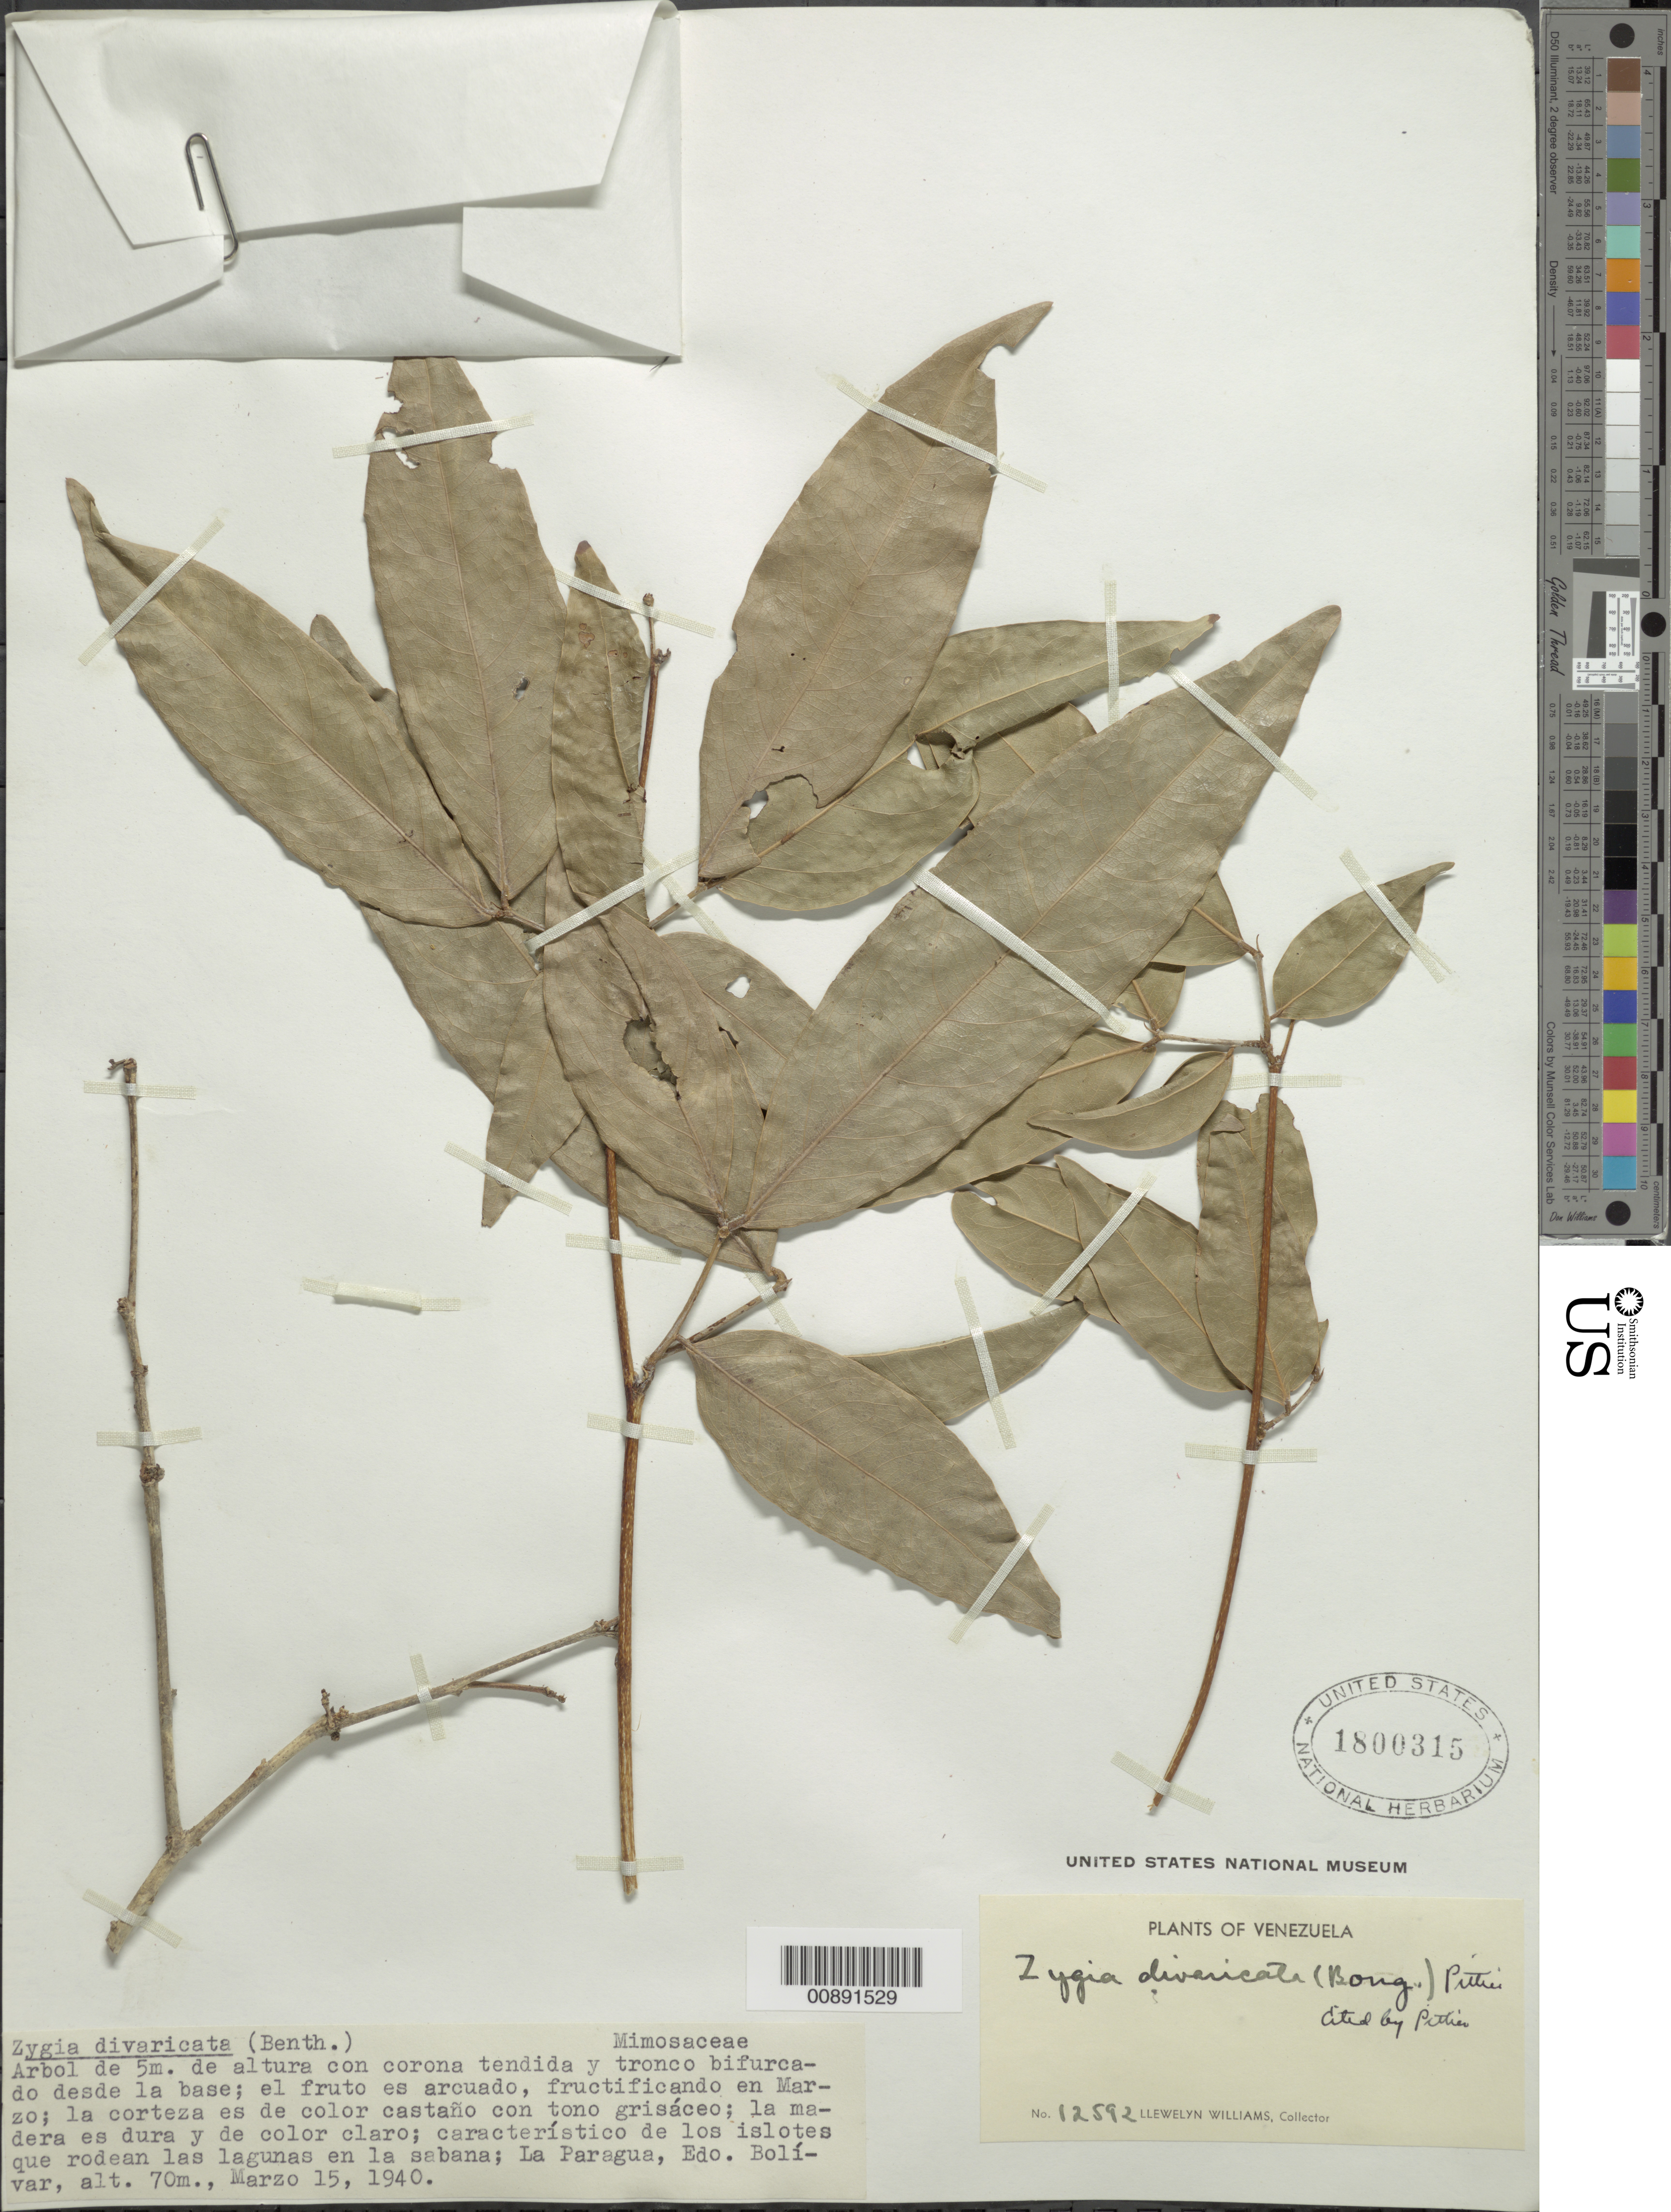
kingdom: Plantae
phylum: Tracheophyta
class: Magnoliopsida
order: Fabales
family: Fabaceae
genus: Zygia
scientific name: Zygia cataractae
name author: (Kunth) L. Rico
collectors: Ll. Williams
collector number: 12592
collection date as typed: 15-Mar-40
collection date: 1940-03-15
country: Venezuela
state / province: Amazonas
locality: La Paragua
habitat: Islotes que rodean las lagunas en la sabana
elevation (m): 70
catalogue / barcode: US 1800315